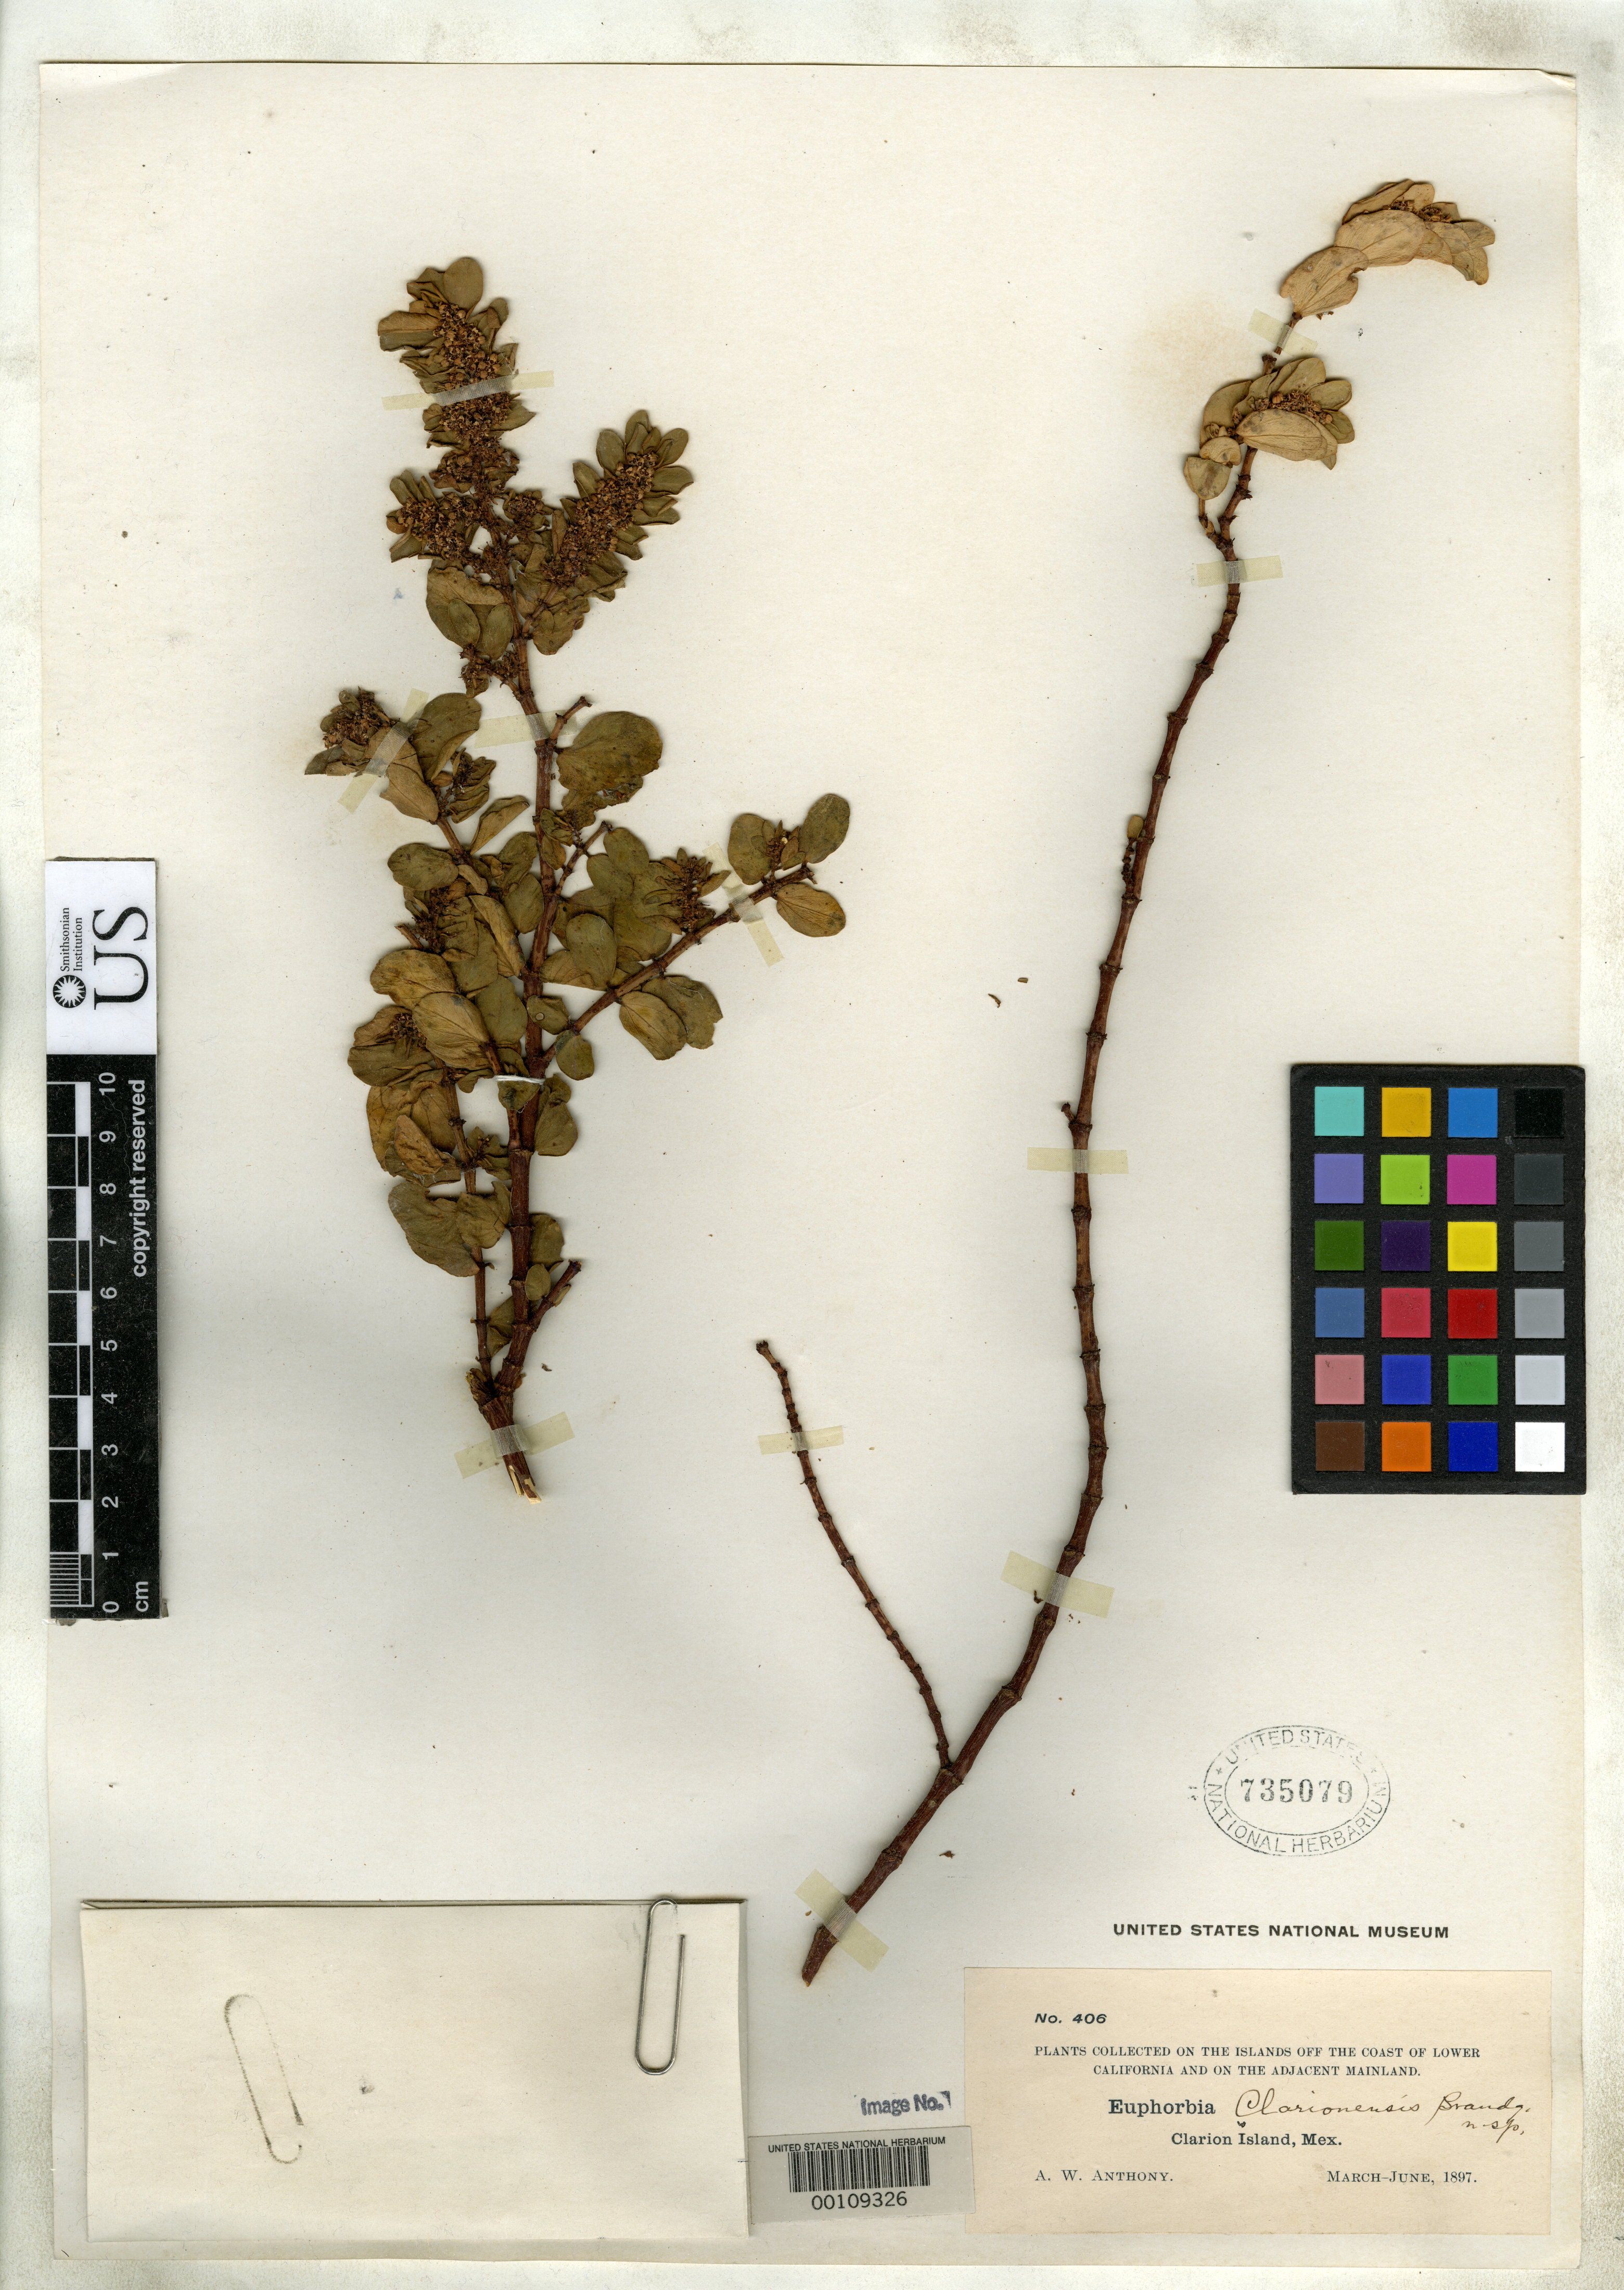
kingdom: Plantae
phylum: Tracheophyta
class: Magnoliopsida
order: Malpighiales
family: Euphorbiaceae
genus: Euphorbia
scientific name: Euphorbia clarionensis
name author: Brandegee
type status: Isotype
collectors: A. W. Anthony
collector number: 406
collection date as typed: Mar 1897 to -- Jun 1897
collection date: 1897-03/1897-06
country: Mexico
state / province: Baja California Norte / Baja California Sur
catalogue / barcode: US 735079